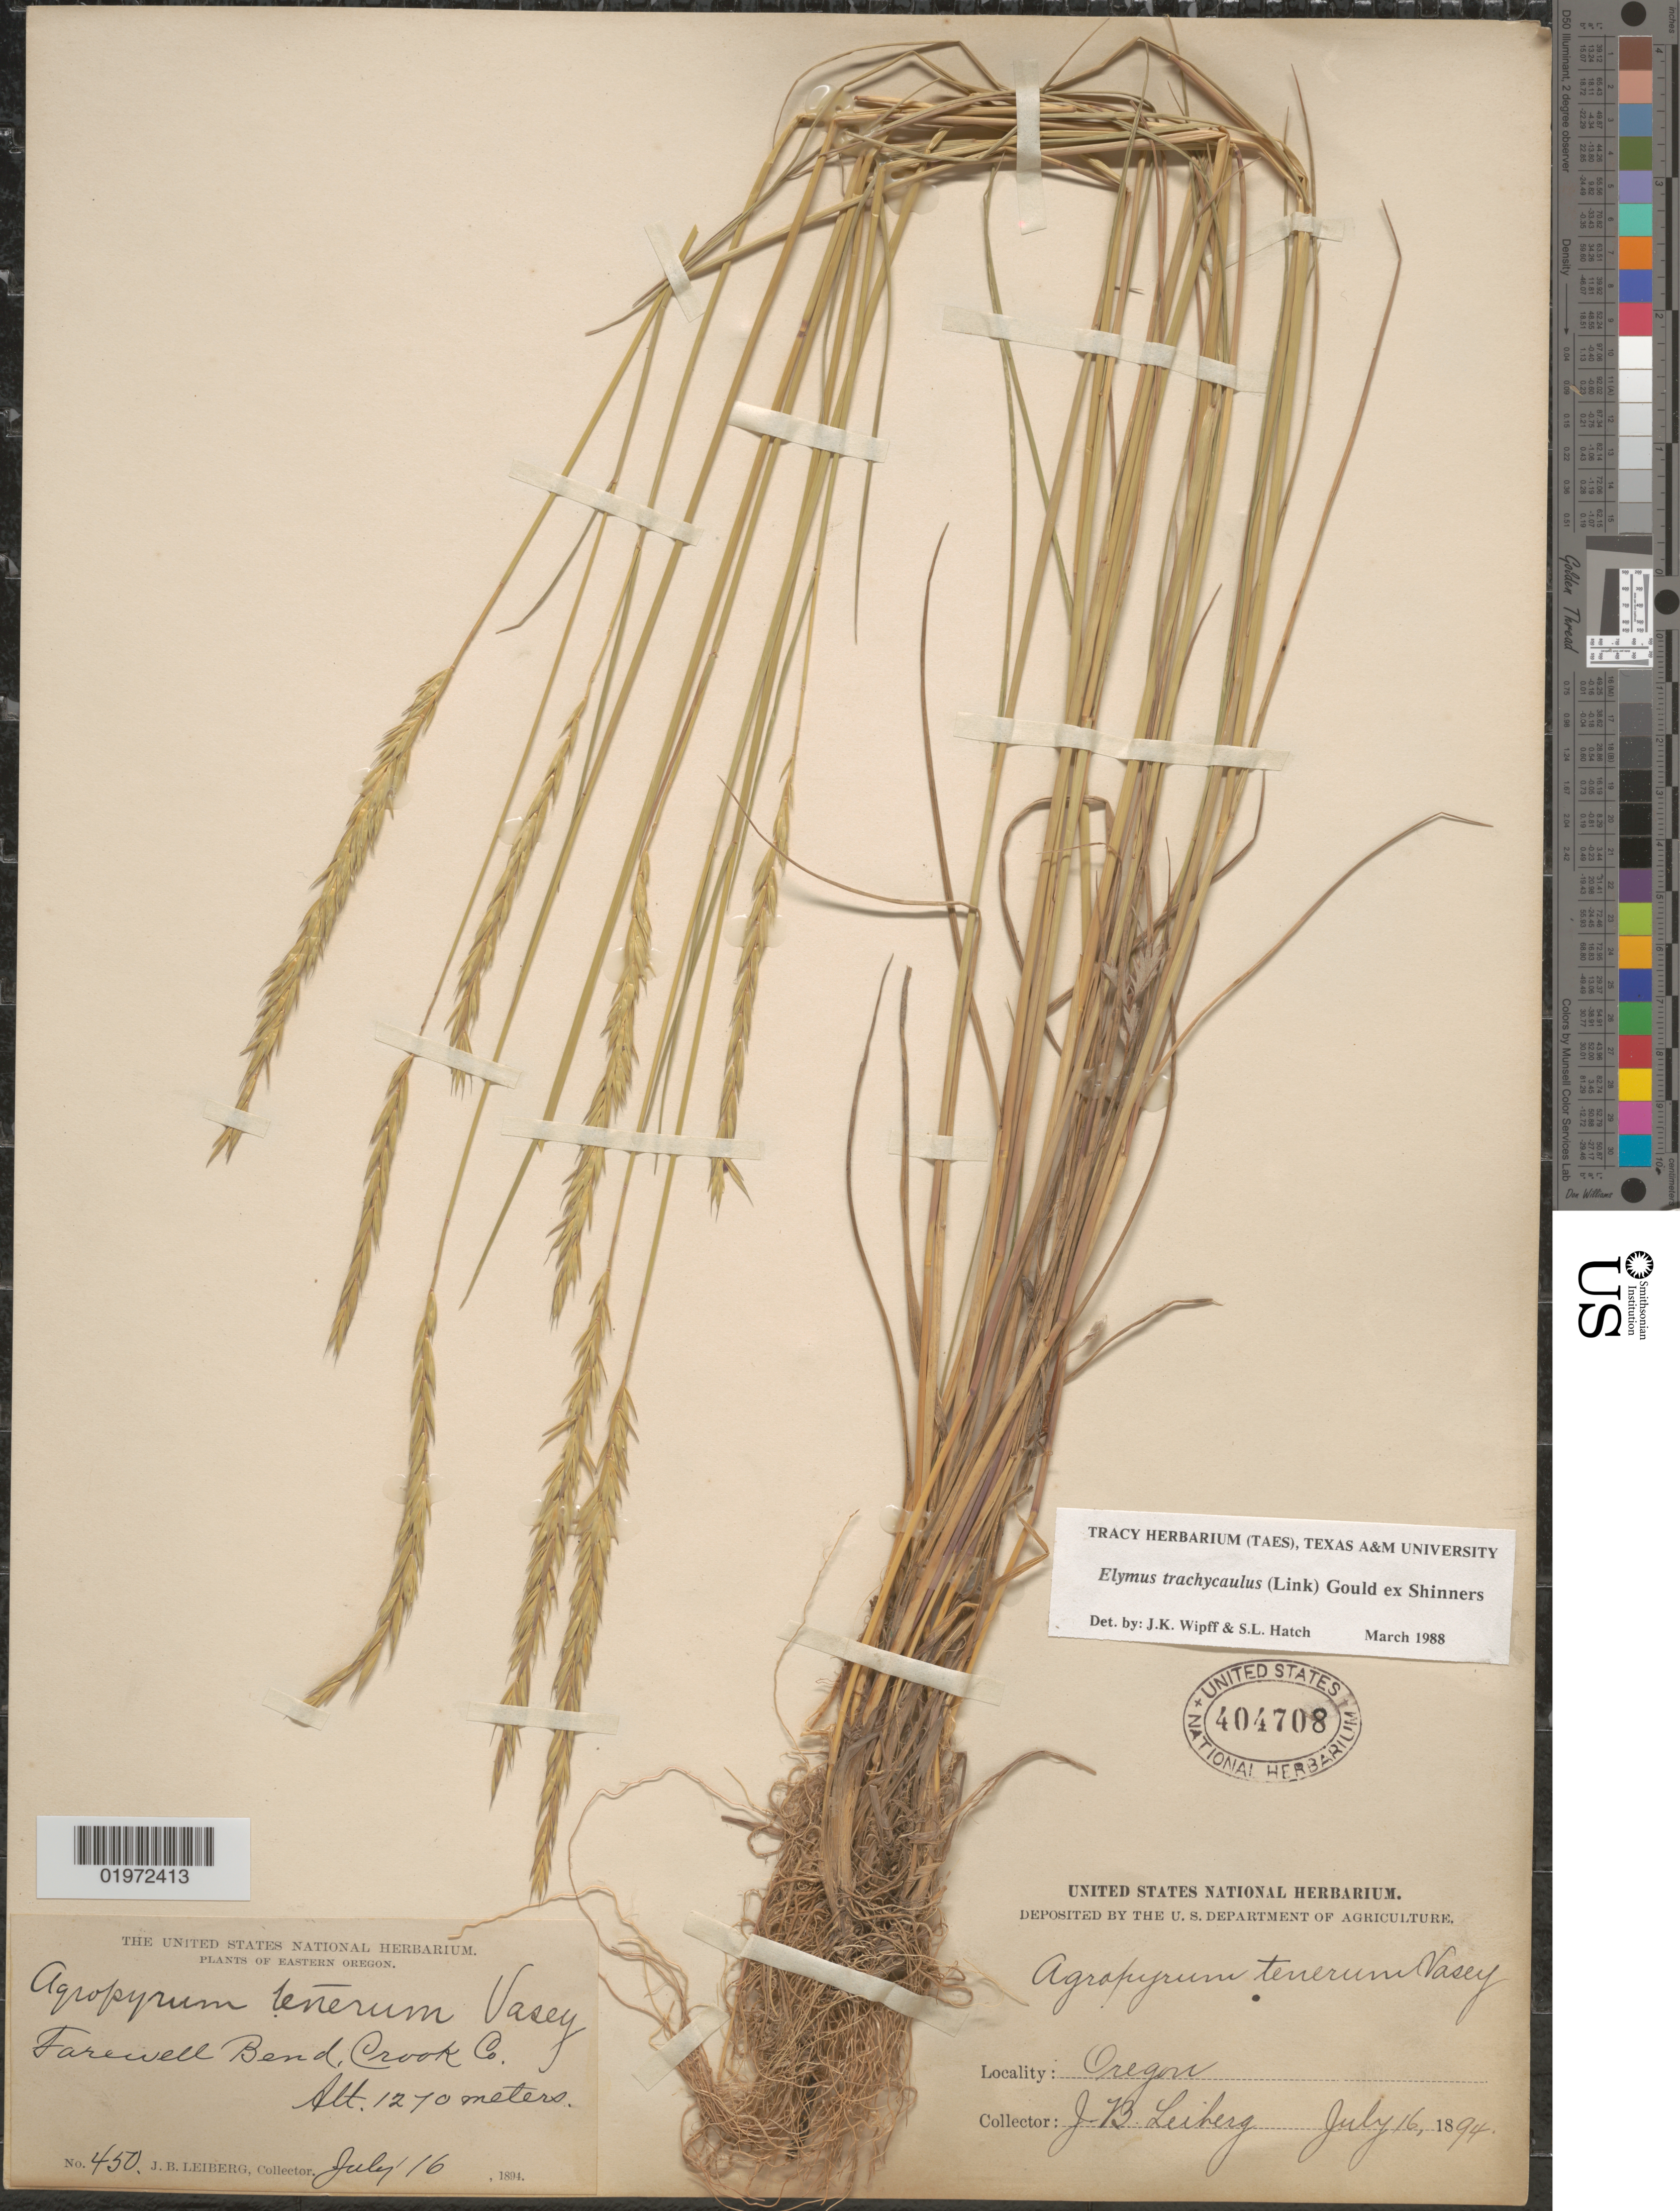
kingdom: Plantae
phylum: Tracheophyta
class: Liliopsida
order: Poales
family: Poaceae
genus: Elymus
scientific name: Elymus trachycaulus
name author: (Link) Gould ex Shinners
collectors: J. B. Leiberg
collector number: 450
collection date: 1894-07-16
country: United States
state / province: Oregon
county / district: Crook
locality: Eastern Oregon. Farewell Bend,Crook Co.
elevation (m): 1270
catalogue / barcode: US 404708